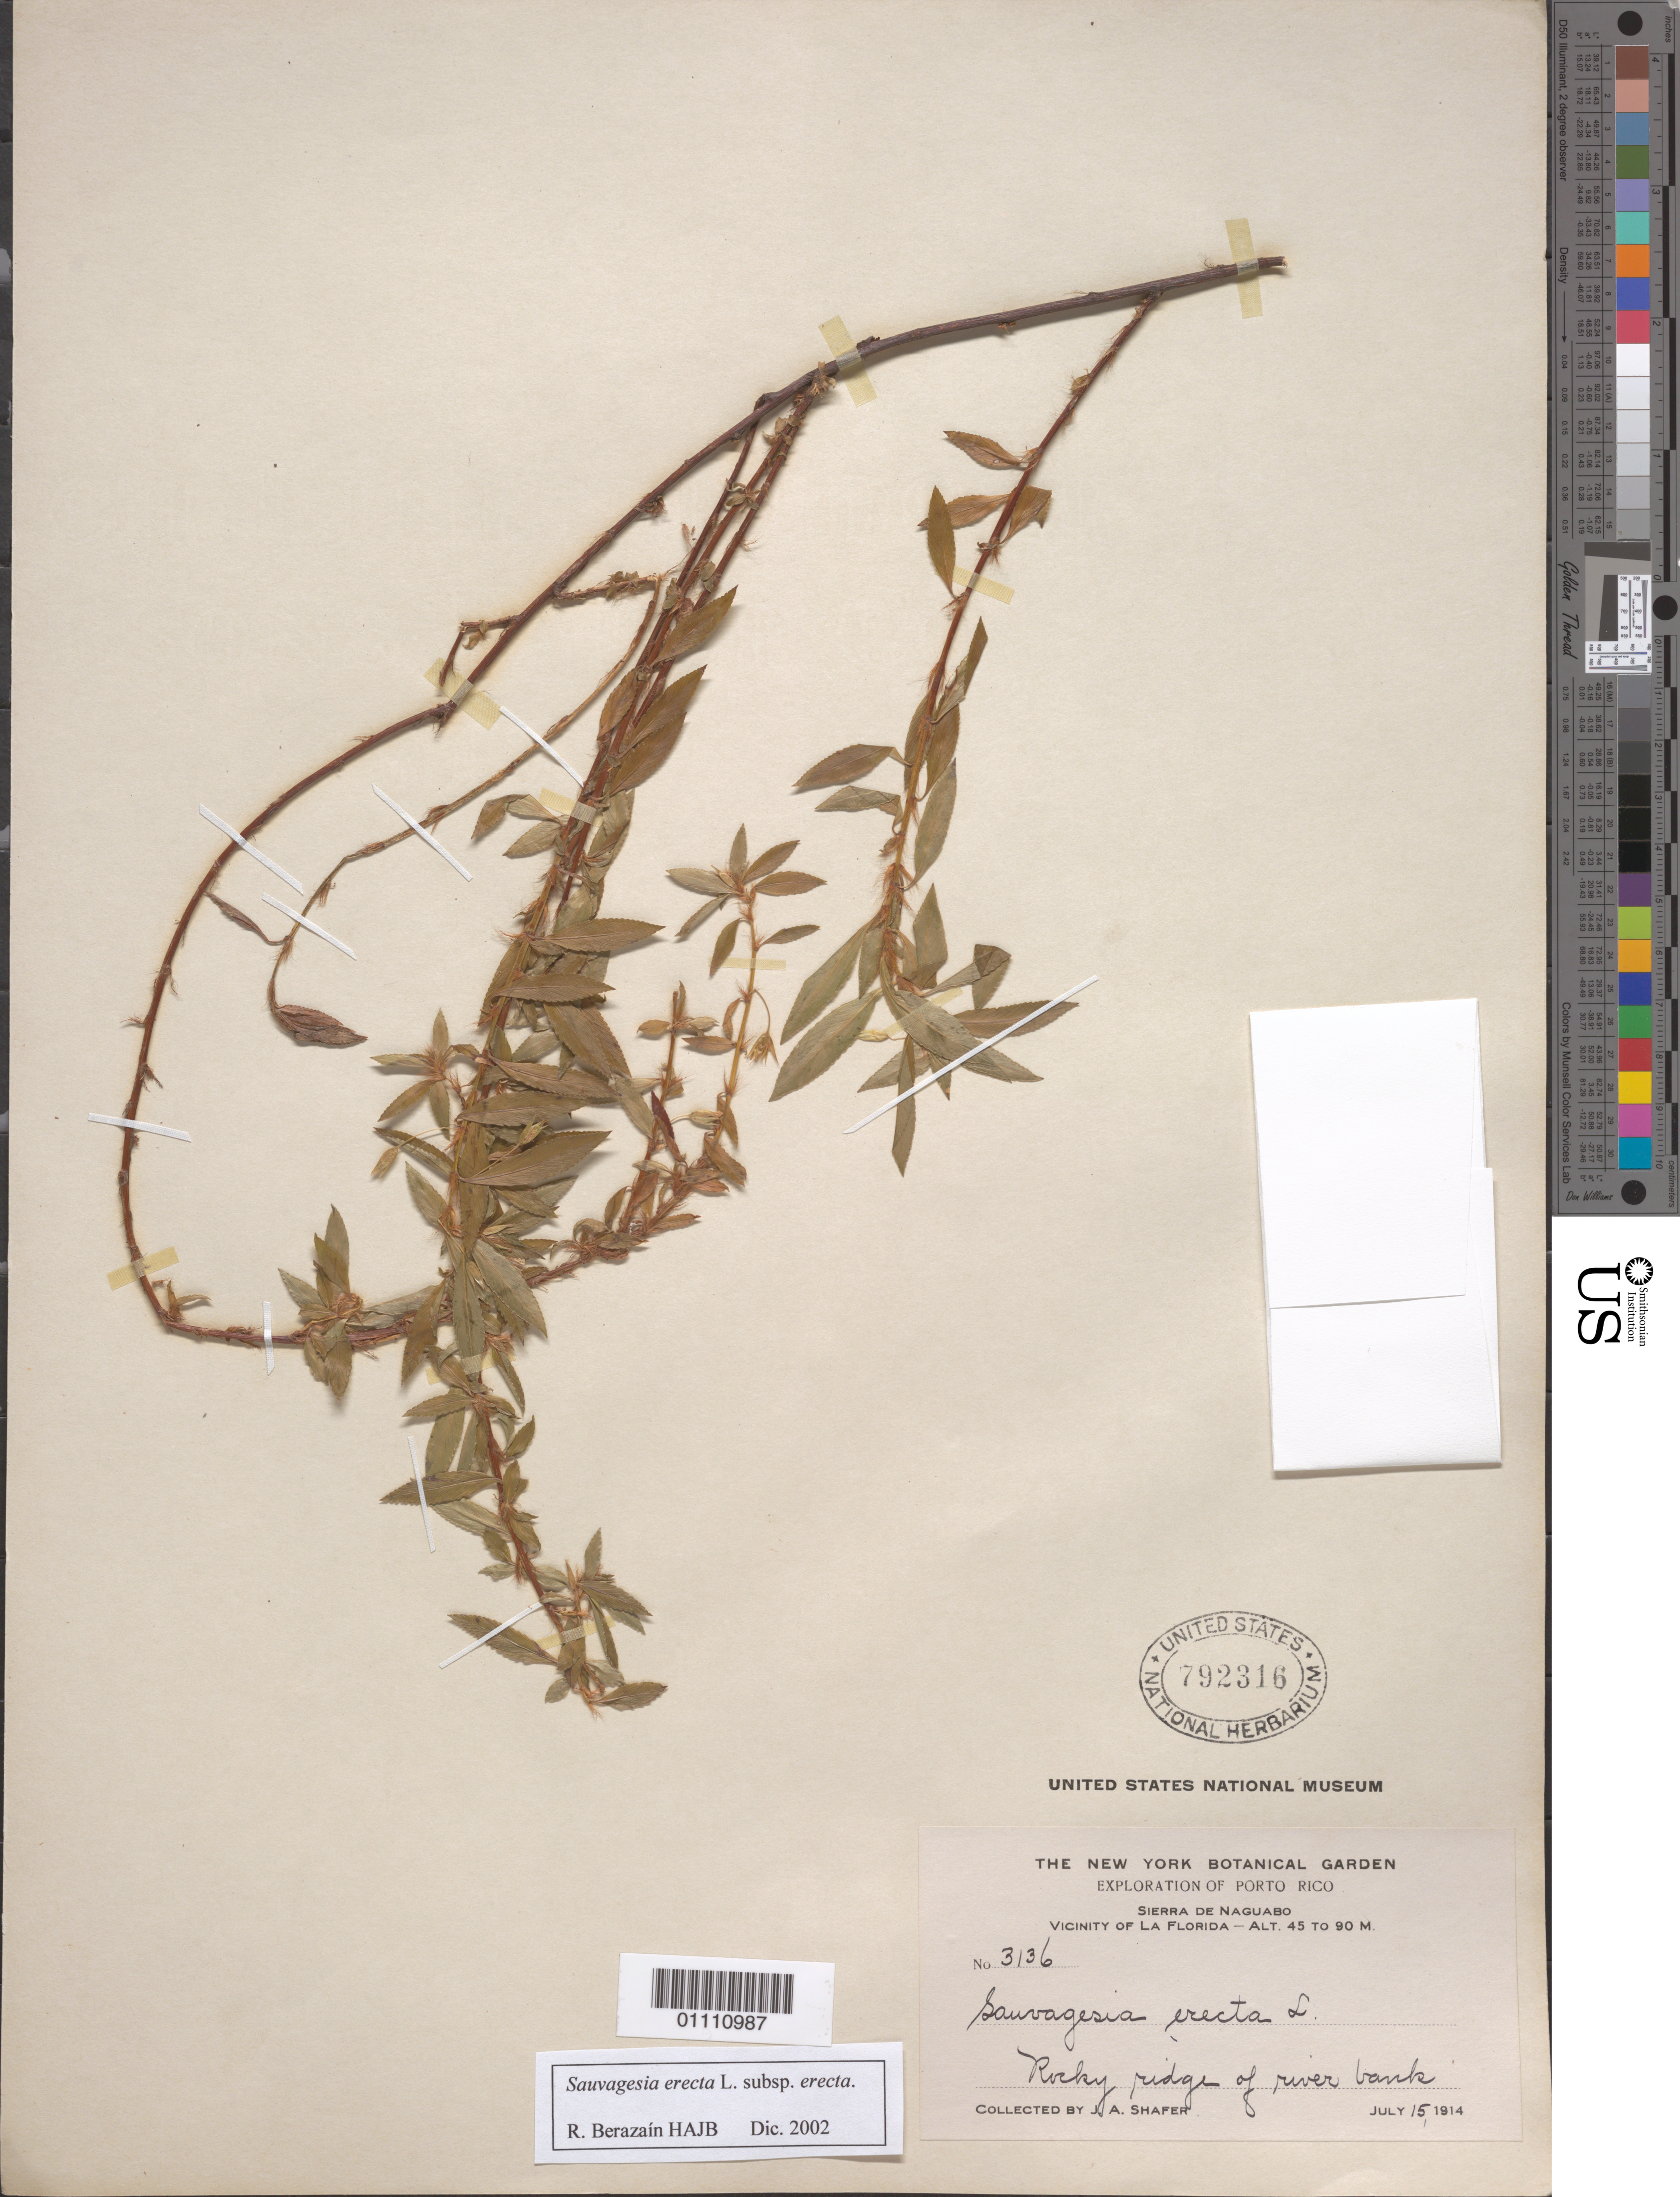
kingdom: Plantae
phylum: Tracheophyta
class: Magnoliopsida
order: Malpighiales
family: Ochnaceae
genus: Sauvagesia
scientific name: Sauvagesia erecta subsp. erecta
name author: L.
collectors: J. A. Shafer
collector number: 3136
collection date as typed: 15 Jul 1914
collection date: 1914-07-15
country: Puerto Rico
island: Puerto Rico I.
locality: Sierra de Naguabo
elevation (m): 45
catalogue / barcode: US 792316